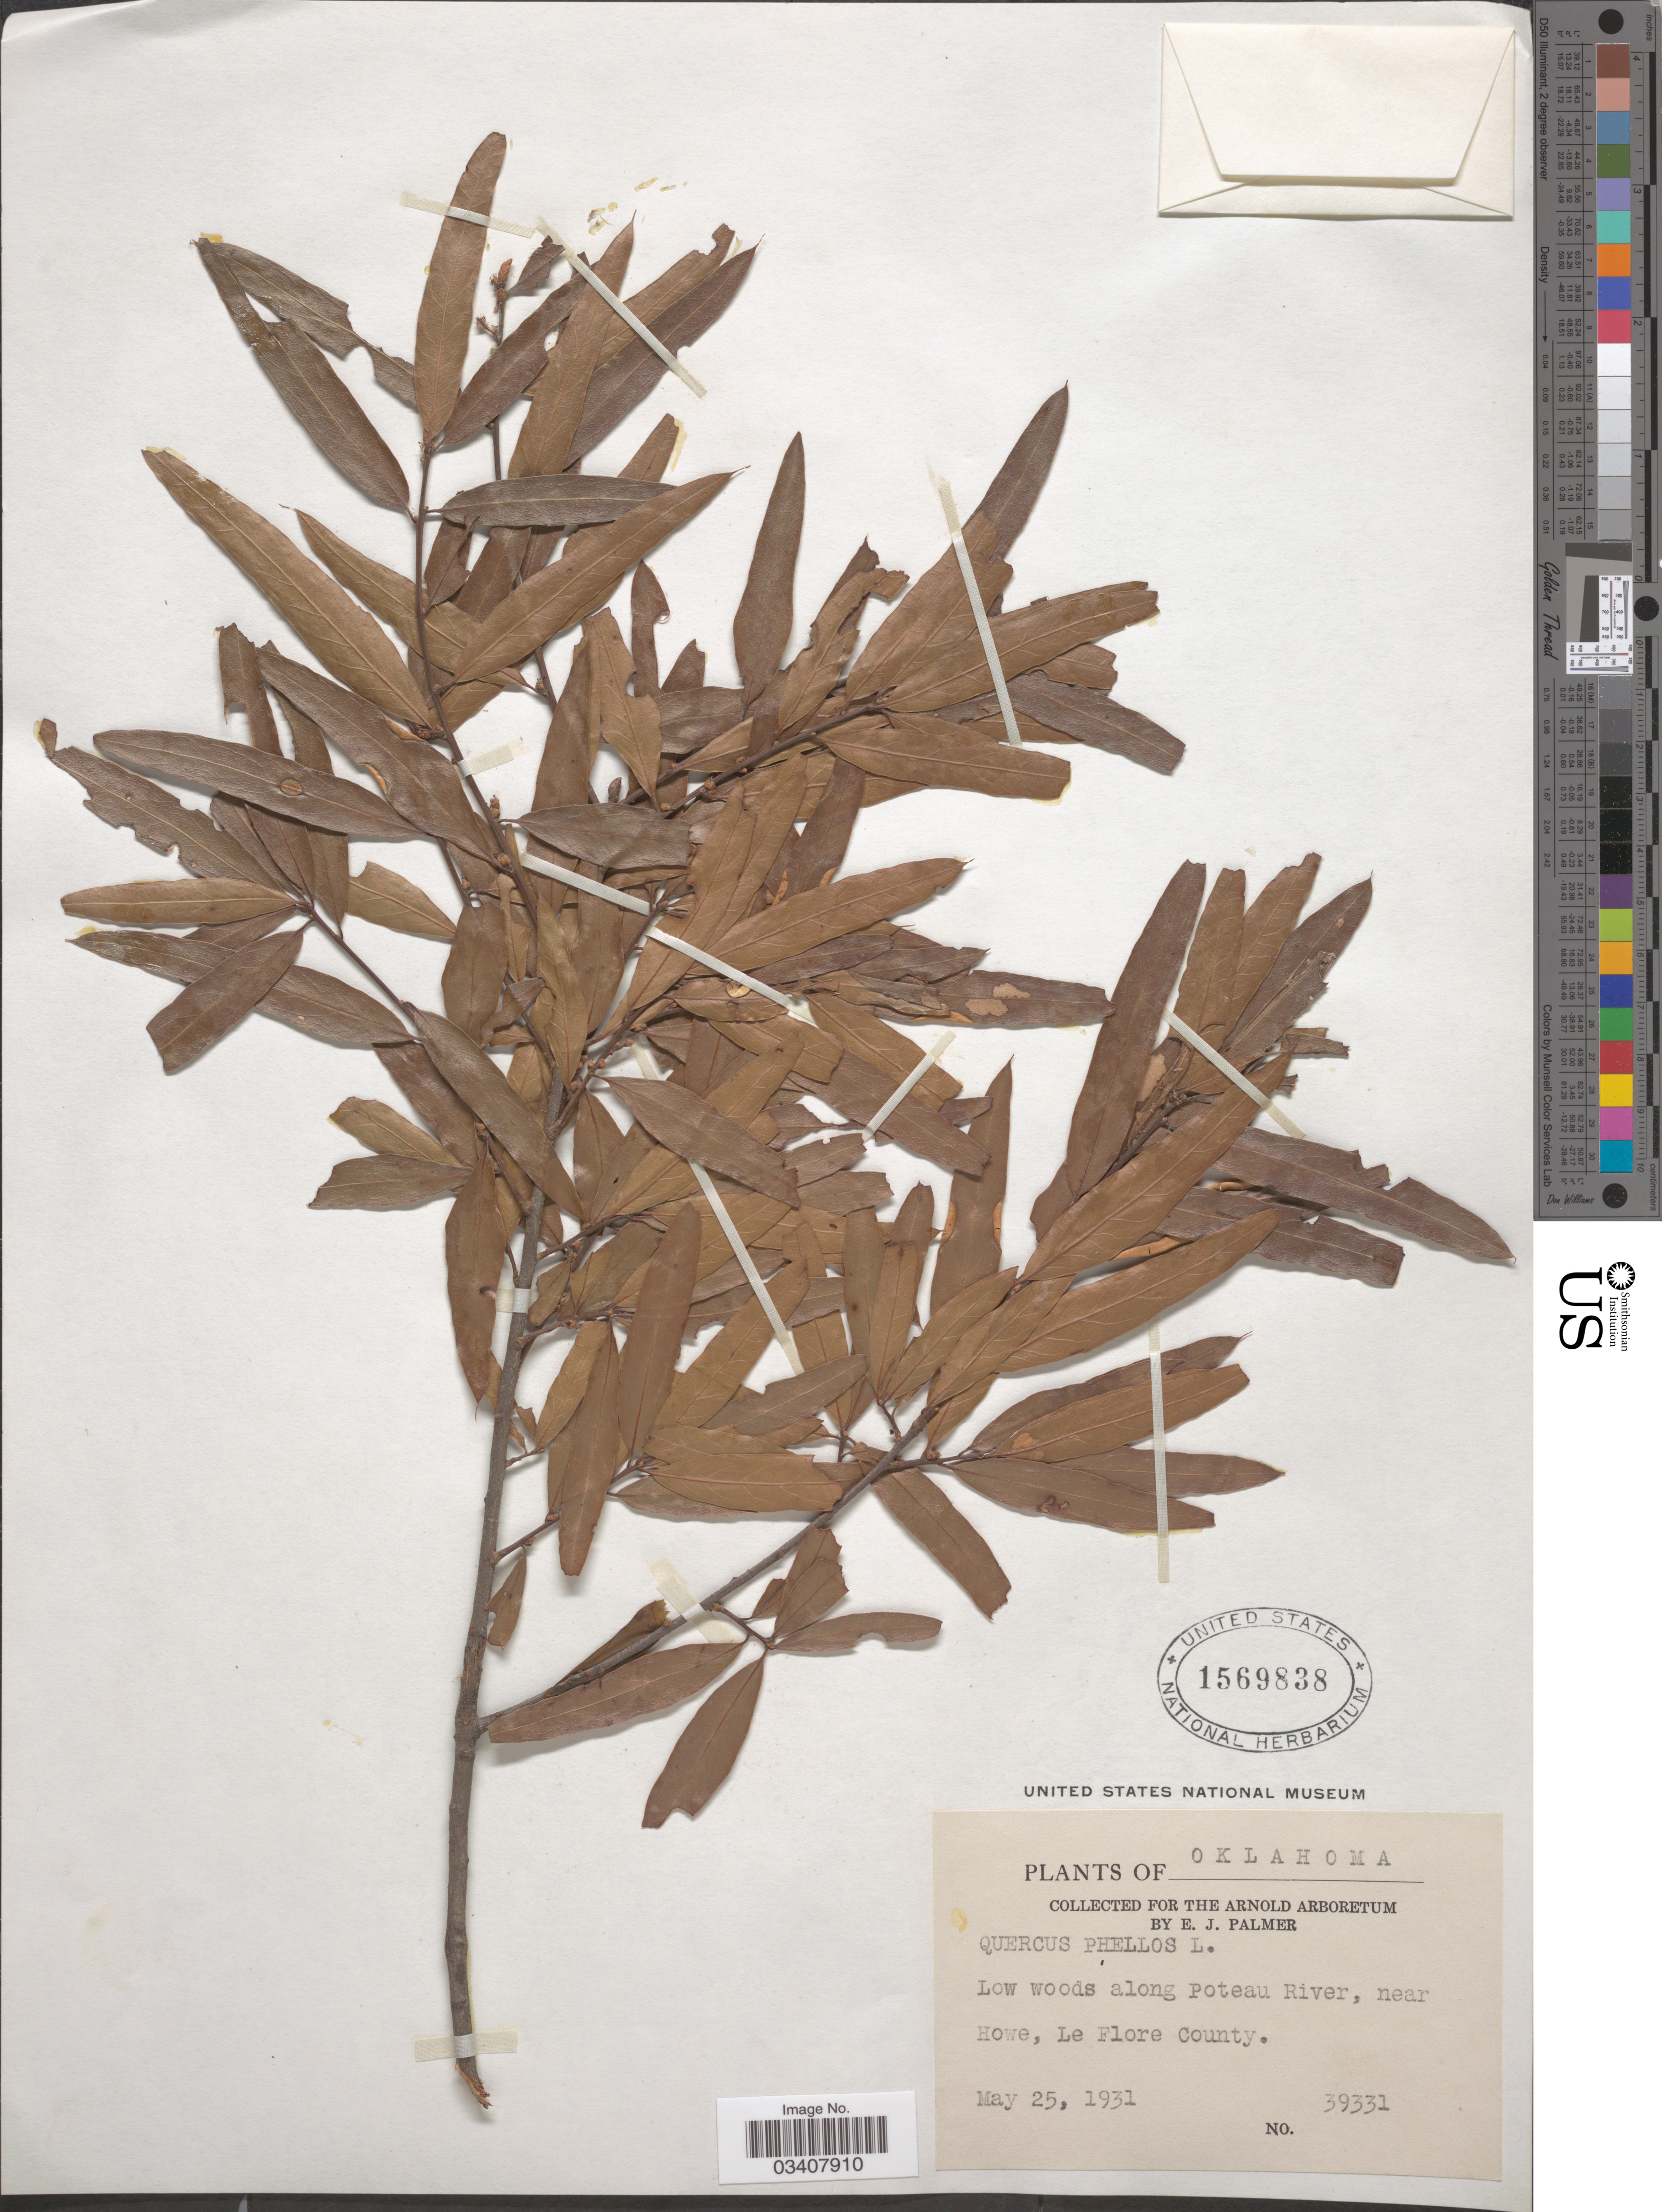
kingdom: Plantae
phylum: Tracheophyta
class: Magnoliopsida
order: Fagales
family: Fagaceae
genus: Quercus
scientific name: Quercus phellos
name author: L.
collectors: E. J. Palmer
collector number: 39331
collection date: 1931-05-25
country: United States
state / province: Oklahoma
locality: Low woods along Poteau River, near Howe, Le Flore County.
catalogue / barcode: US 1569838